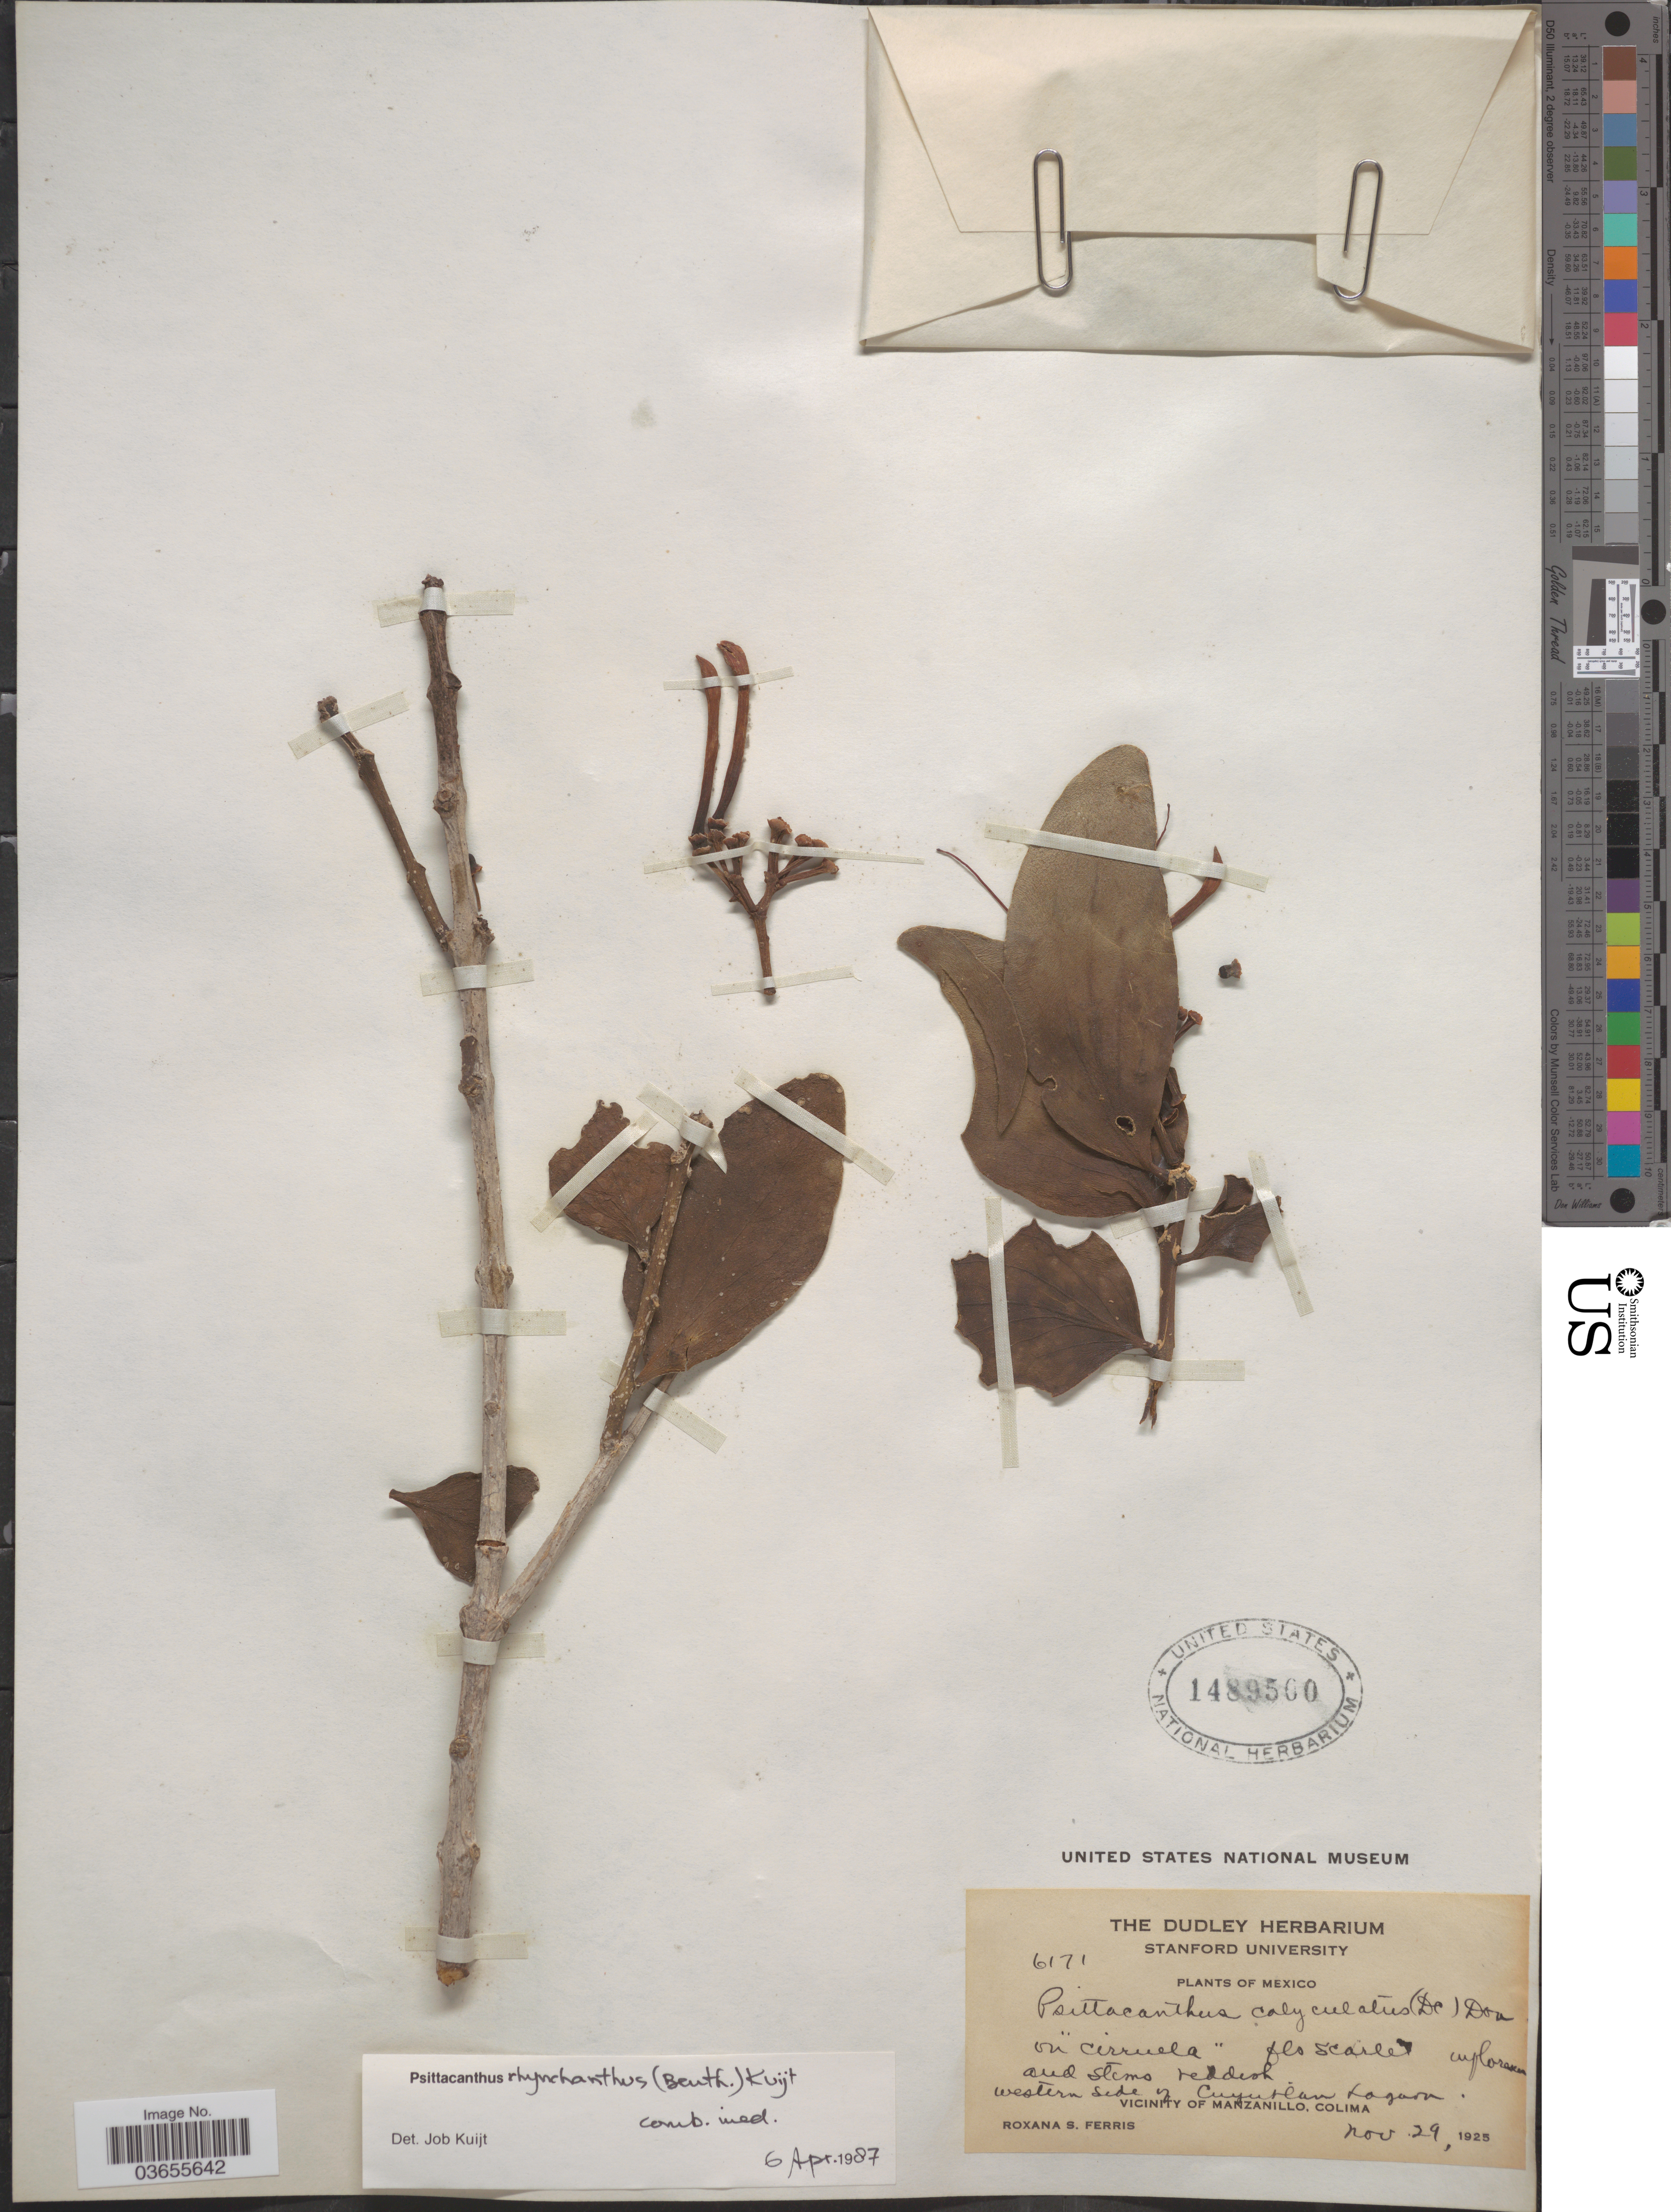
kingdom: Plantae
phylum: Tracheophyta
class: Magnoliopsida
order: Santalales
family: Loranthaceae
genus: Psittacanthus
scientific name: Psittacanthus rhynchanthus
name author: (Benth.) Kuijt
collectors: R. S. Ferris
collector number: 6171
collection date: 1925-11-29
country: Mexico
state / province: Colima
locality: Western side of Cuyutlan Lagoon. Vicinity of Manzanillo.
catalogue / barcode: US 1489500